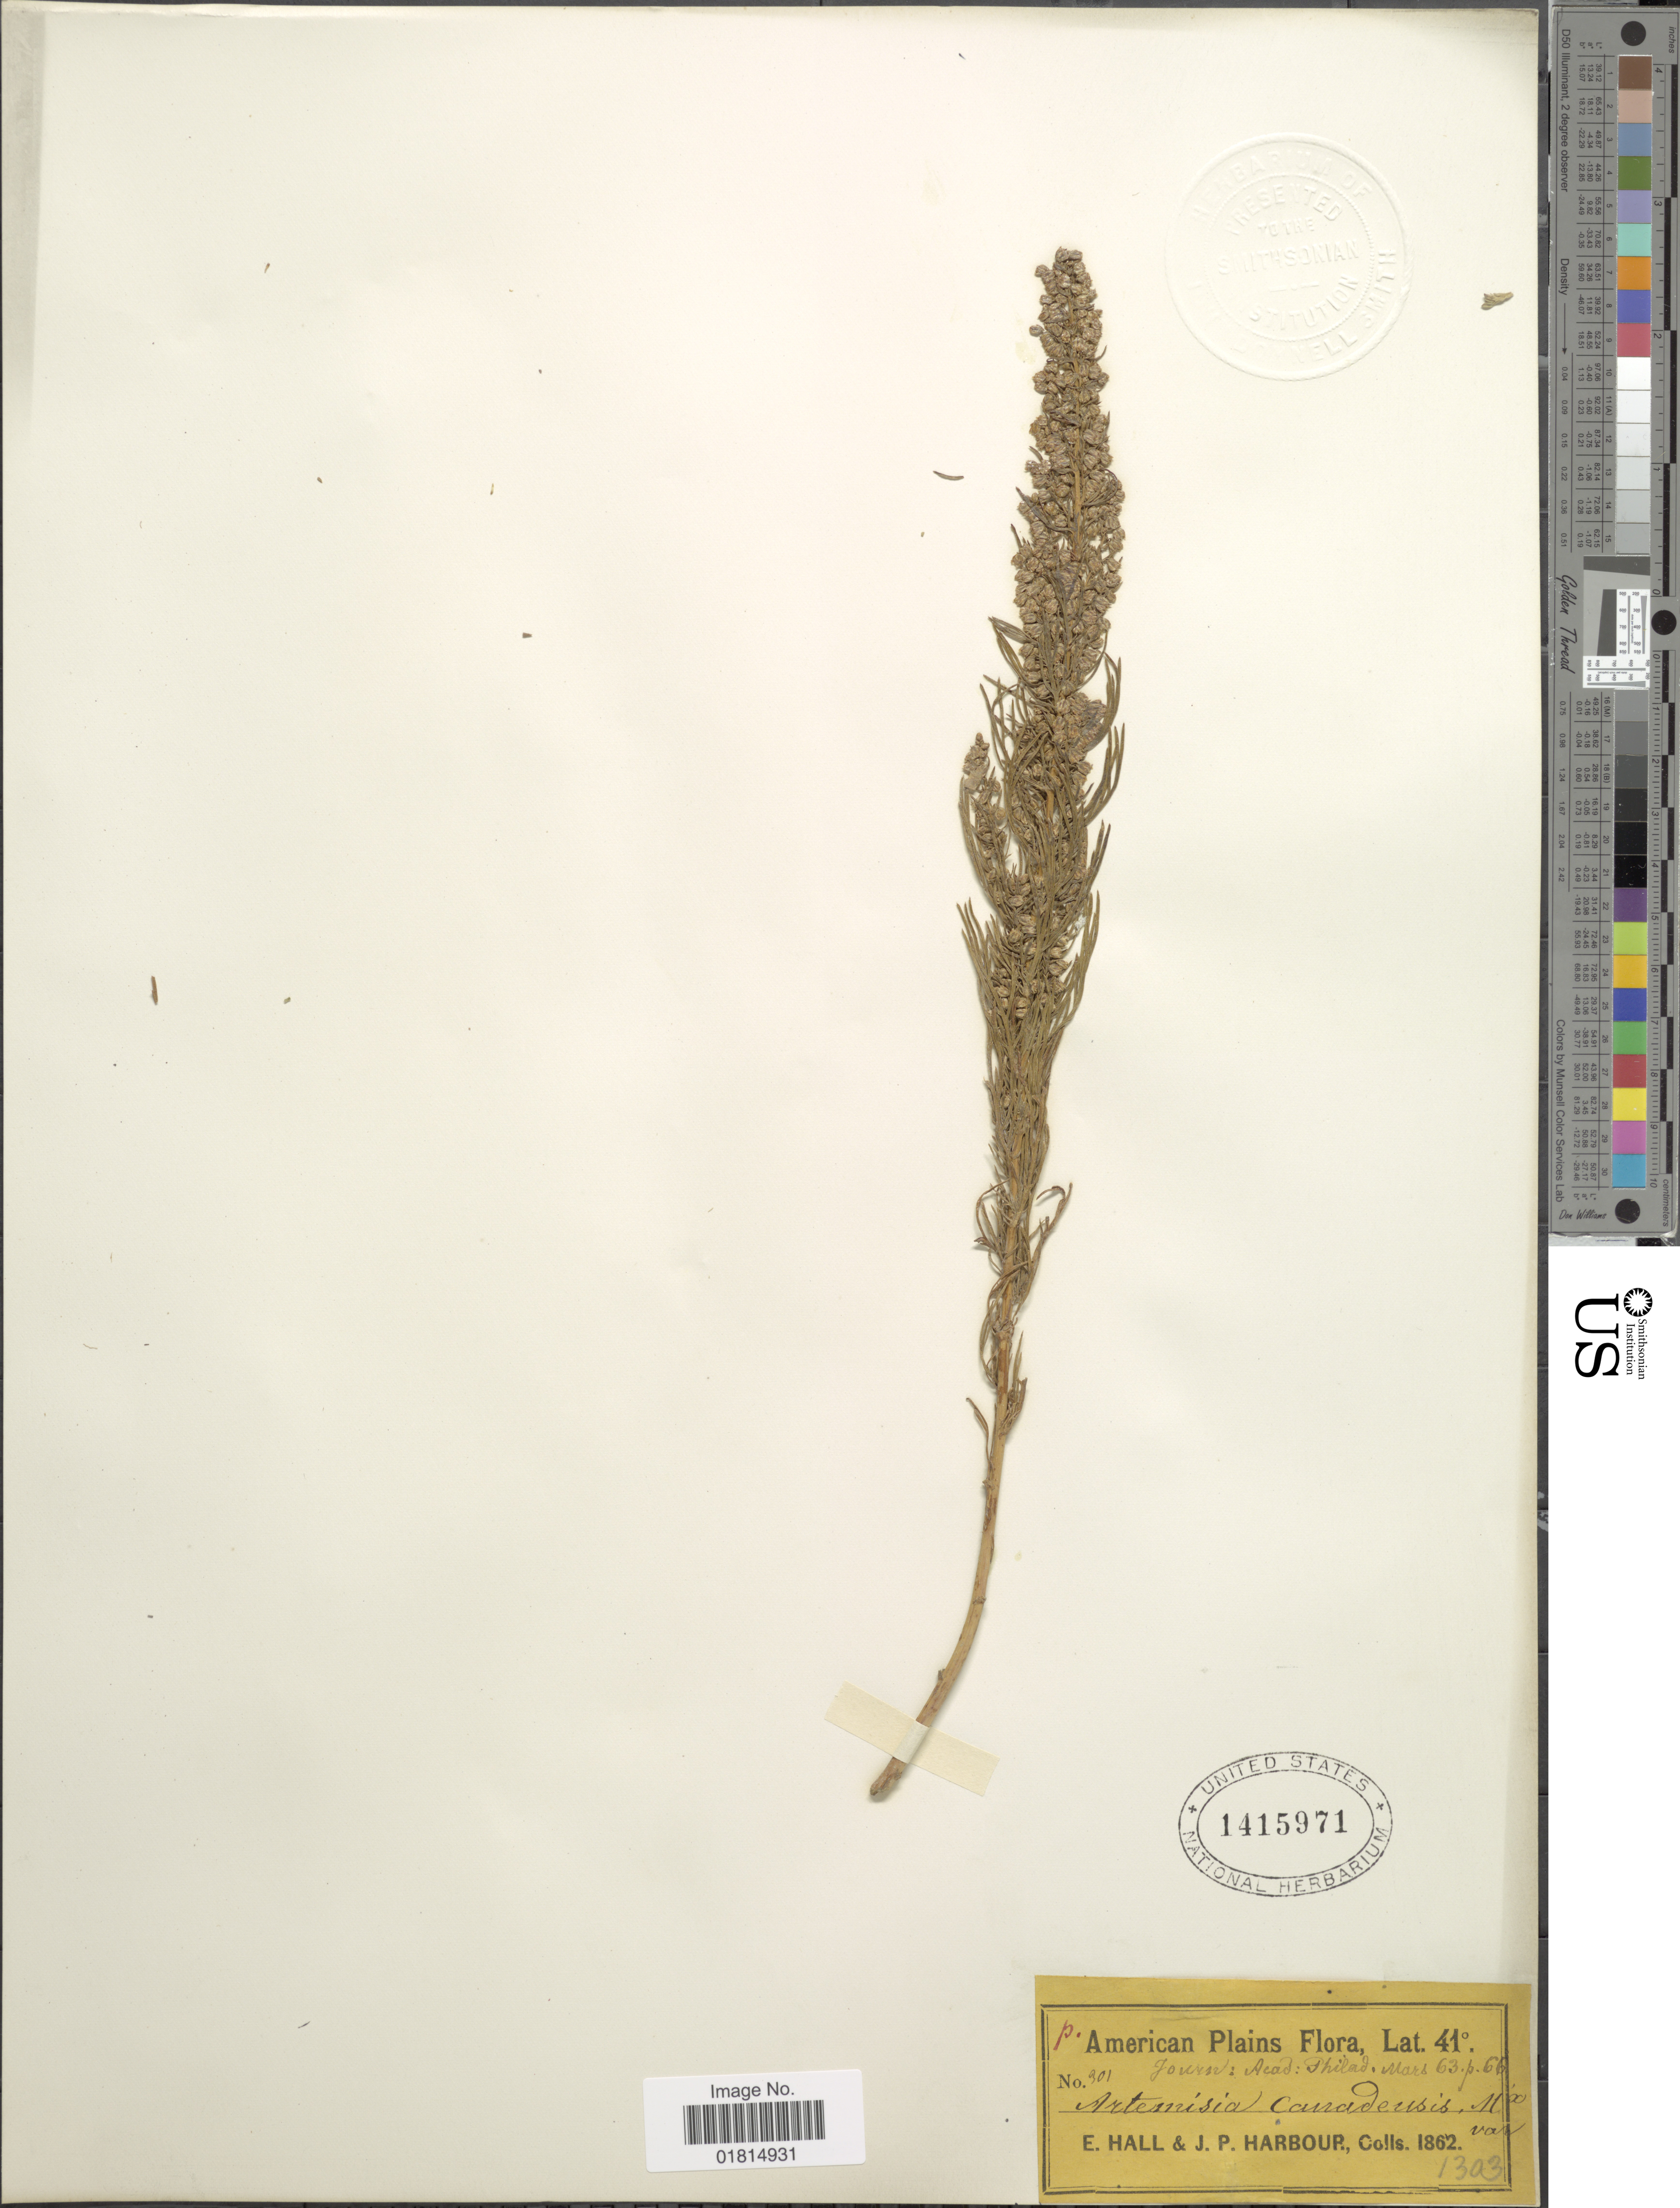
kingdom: Plantae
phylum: Tracheophyta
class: Magnoliopsida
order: Asterales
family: Asteraceae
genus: Artemisia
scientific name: Artemisia canadensis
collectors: E. Hall & J. Harbour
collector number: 301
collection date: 1862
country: United States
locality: American Plains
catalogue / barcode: US 1415971